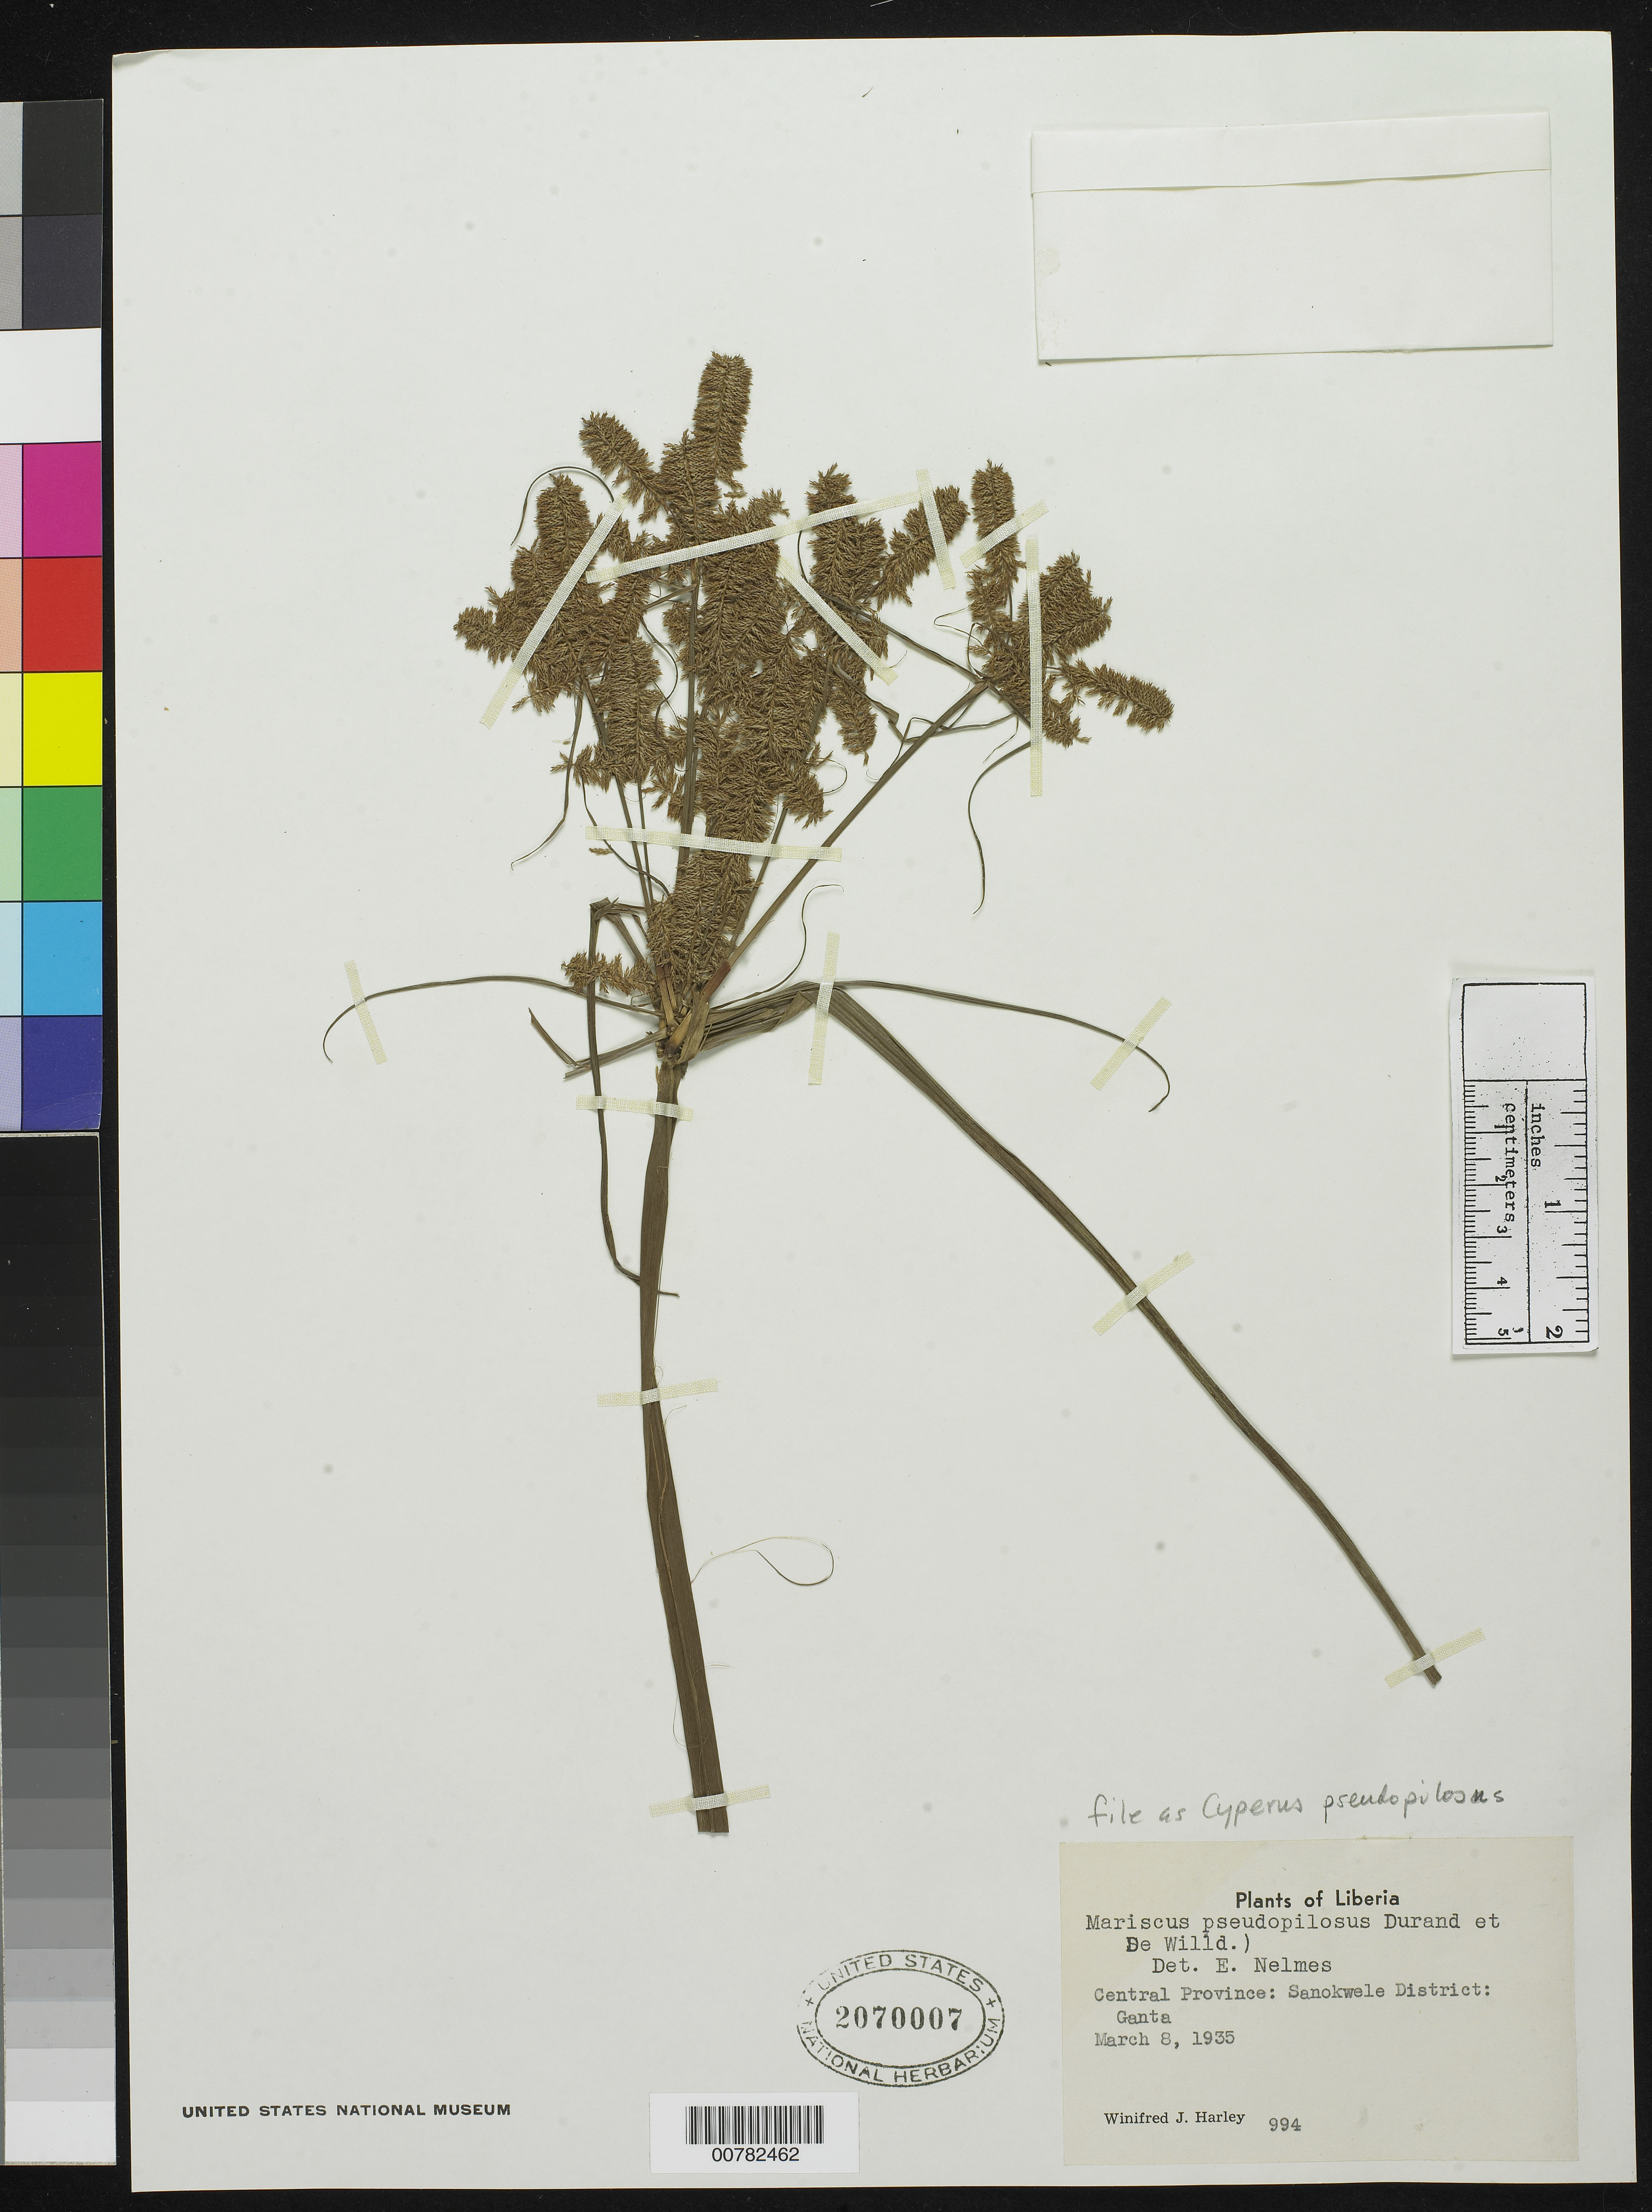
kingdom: Plantae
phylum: Tracheophyta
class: Liliopsida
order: Poales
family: Cyperaceae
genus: Cyperus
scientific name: Cyperus pseudopilosus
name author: (C.B. Clarke) Govaerts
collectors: W. Harley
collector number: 994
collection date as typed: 8 Mar 1935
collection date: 1935-03-08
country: Liberia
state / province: Nimba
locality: Central Province: Sanokwele District, Ganta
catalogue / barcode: US 2070007